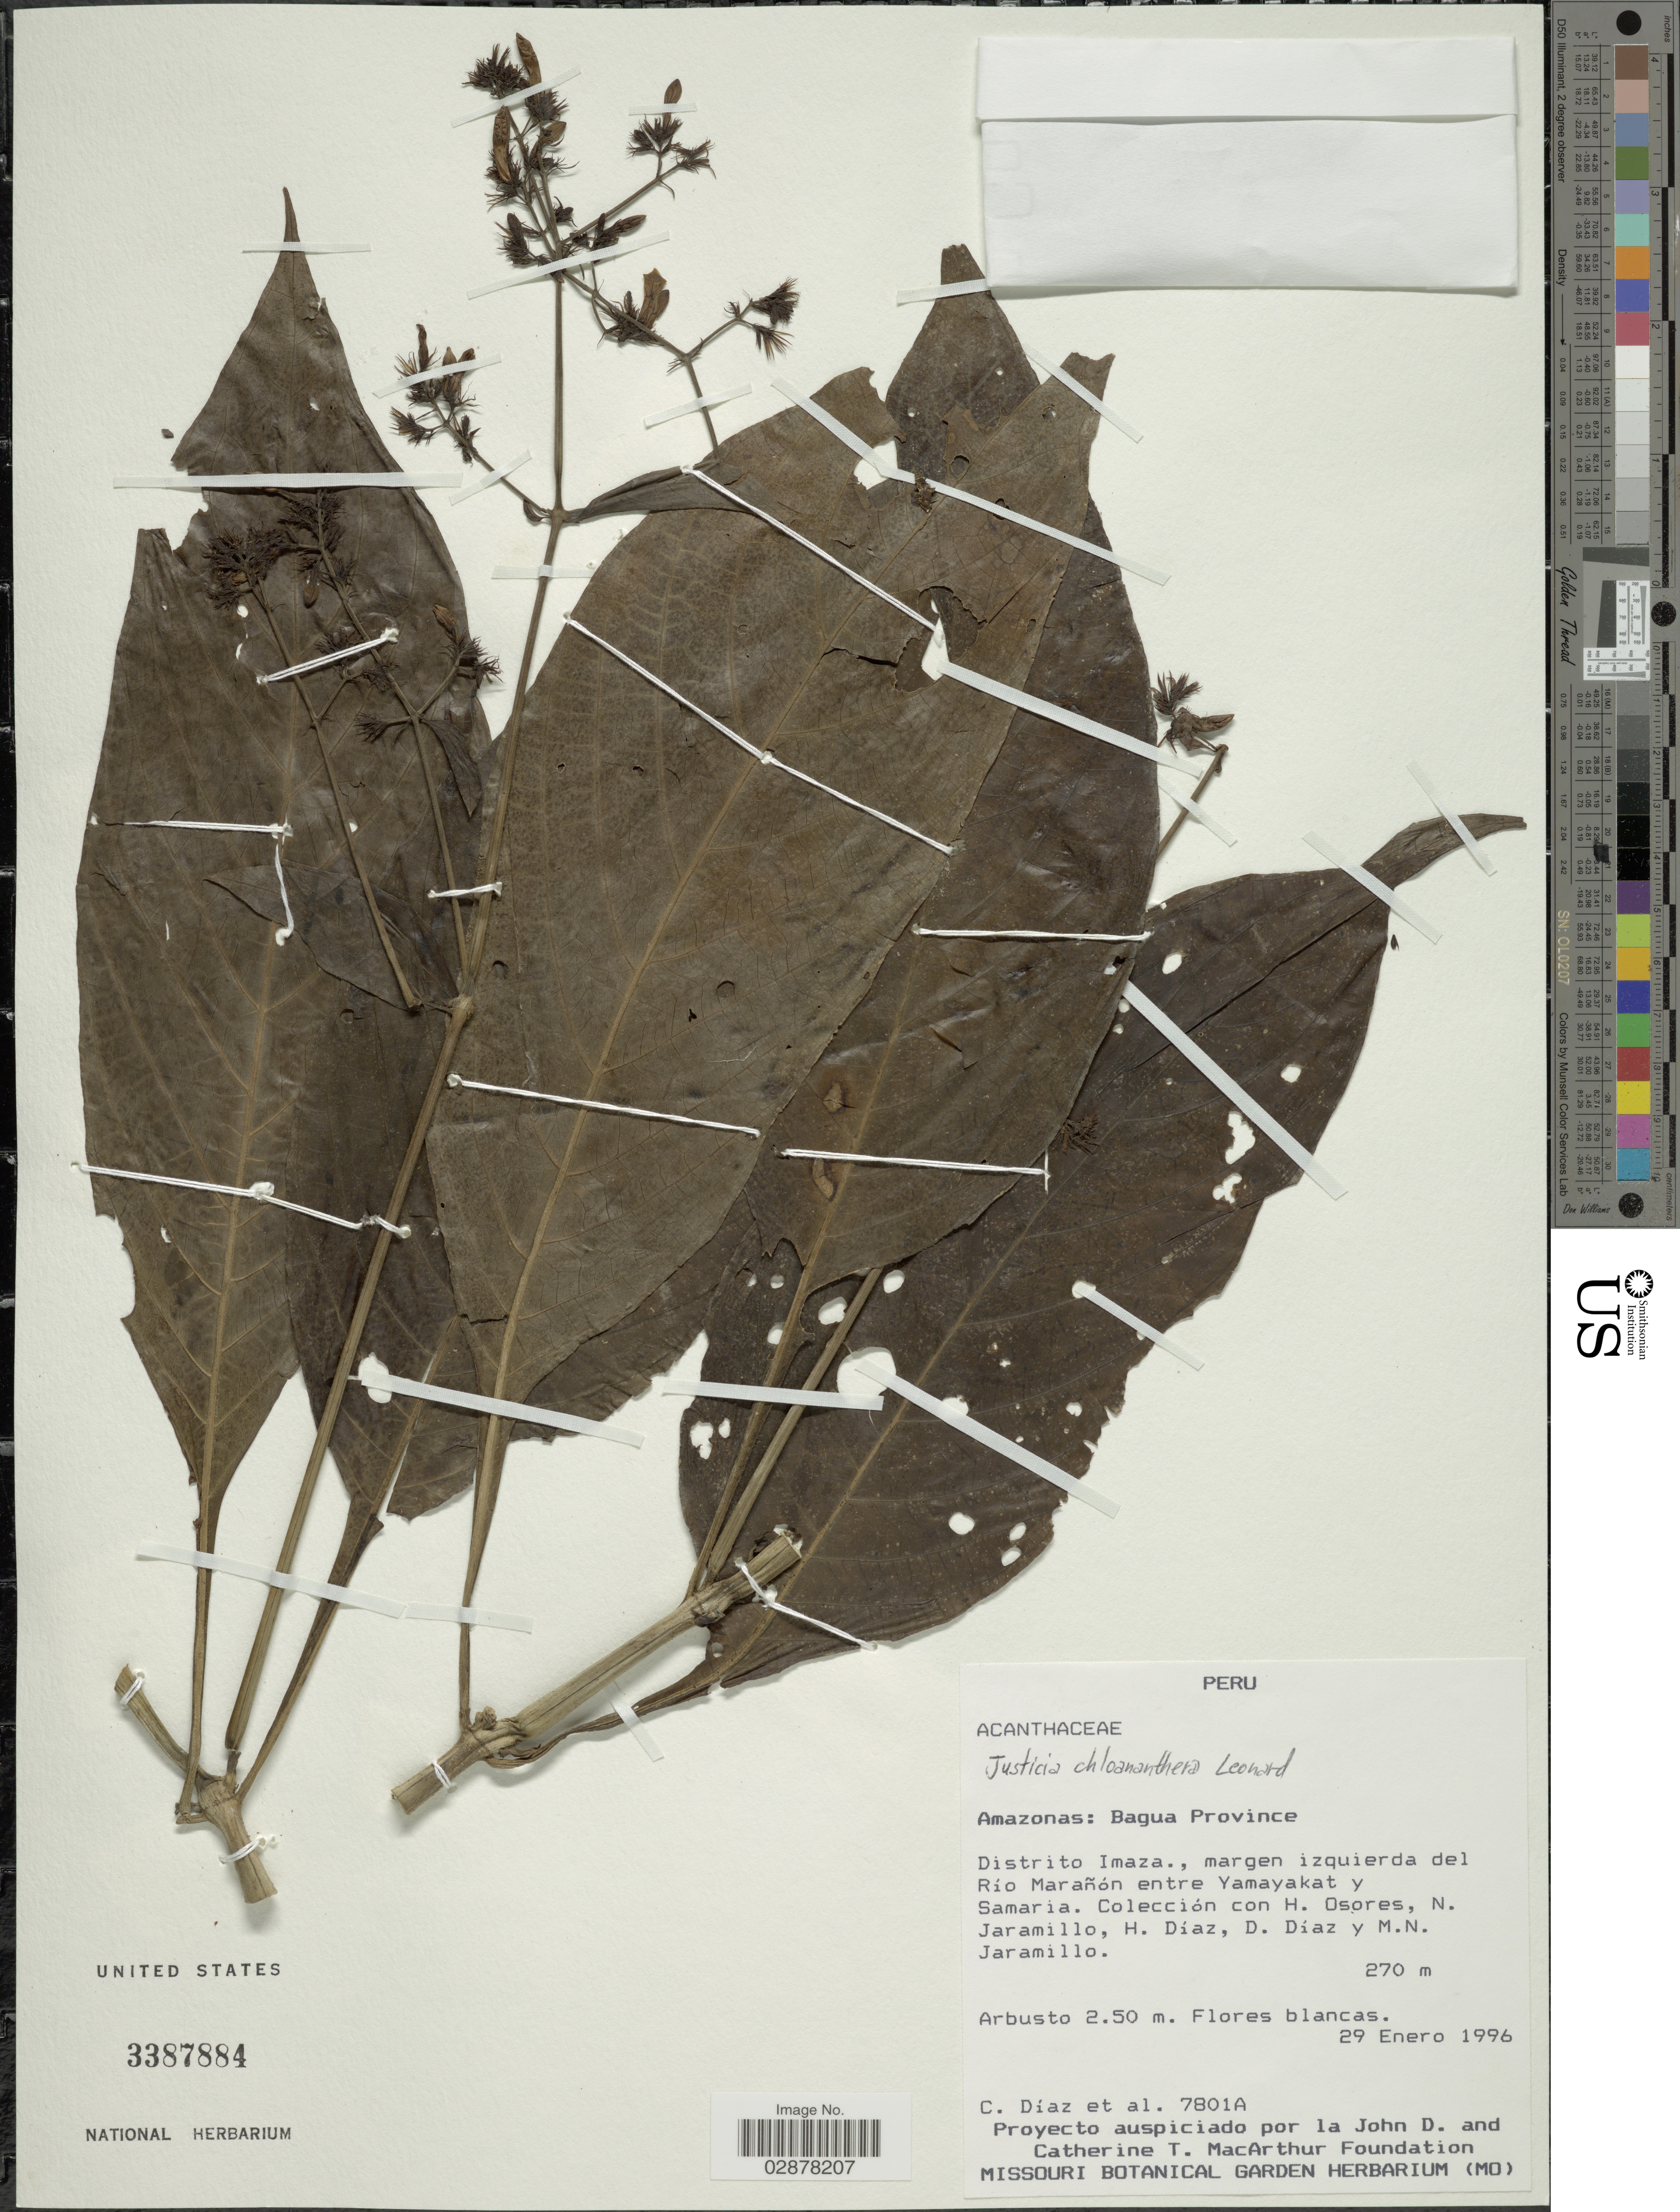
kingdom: Plantae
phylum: Tracheophyta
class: Magnoliopsida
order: Lamiales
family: Acanthaceae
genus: Justicia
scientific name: Justicia chloanantha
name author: Leonard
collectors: C. Díaz & et al.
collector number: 7801A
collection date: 1996-01-29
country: Peru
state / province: Amazonas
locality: Bagua Province, Distrito Imaza, margen izquierda del Río Marañon entre Yamayakat y Samaria.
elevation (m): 270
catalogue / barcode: US 3387884